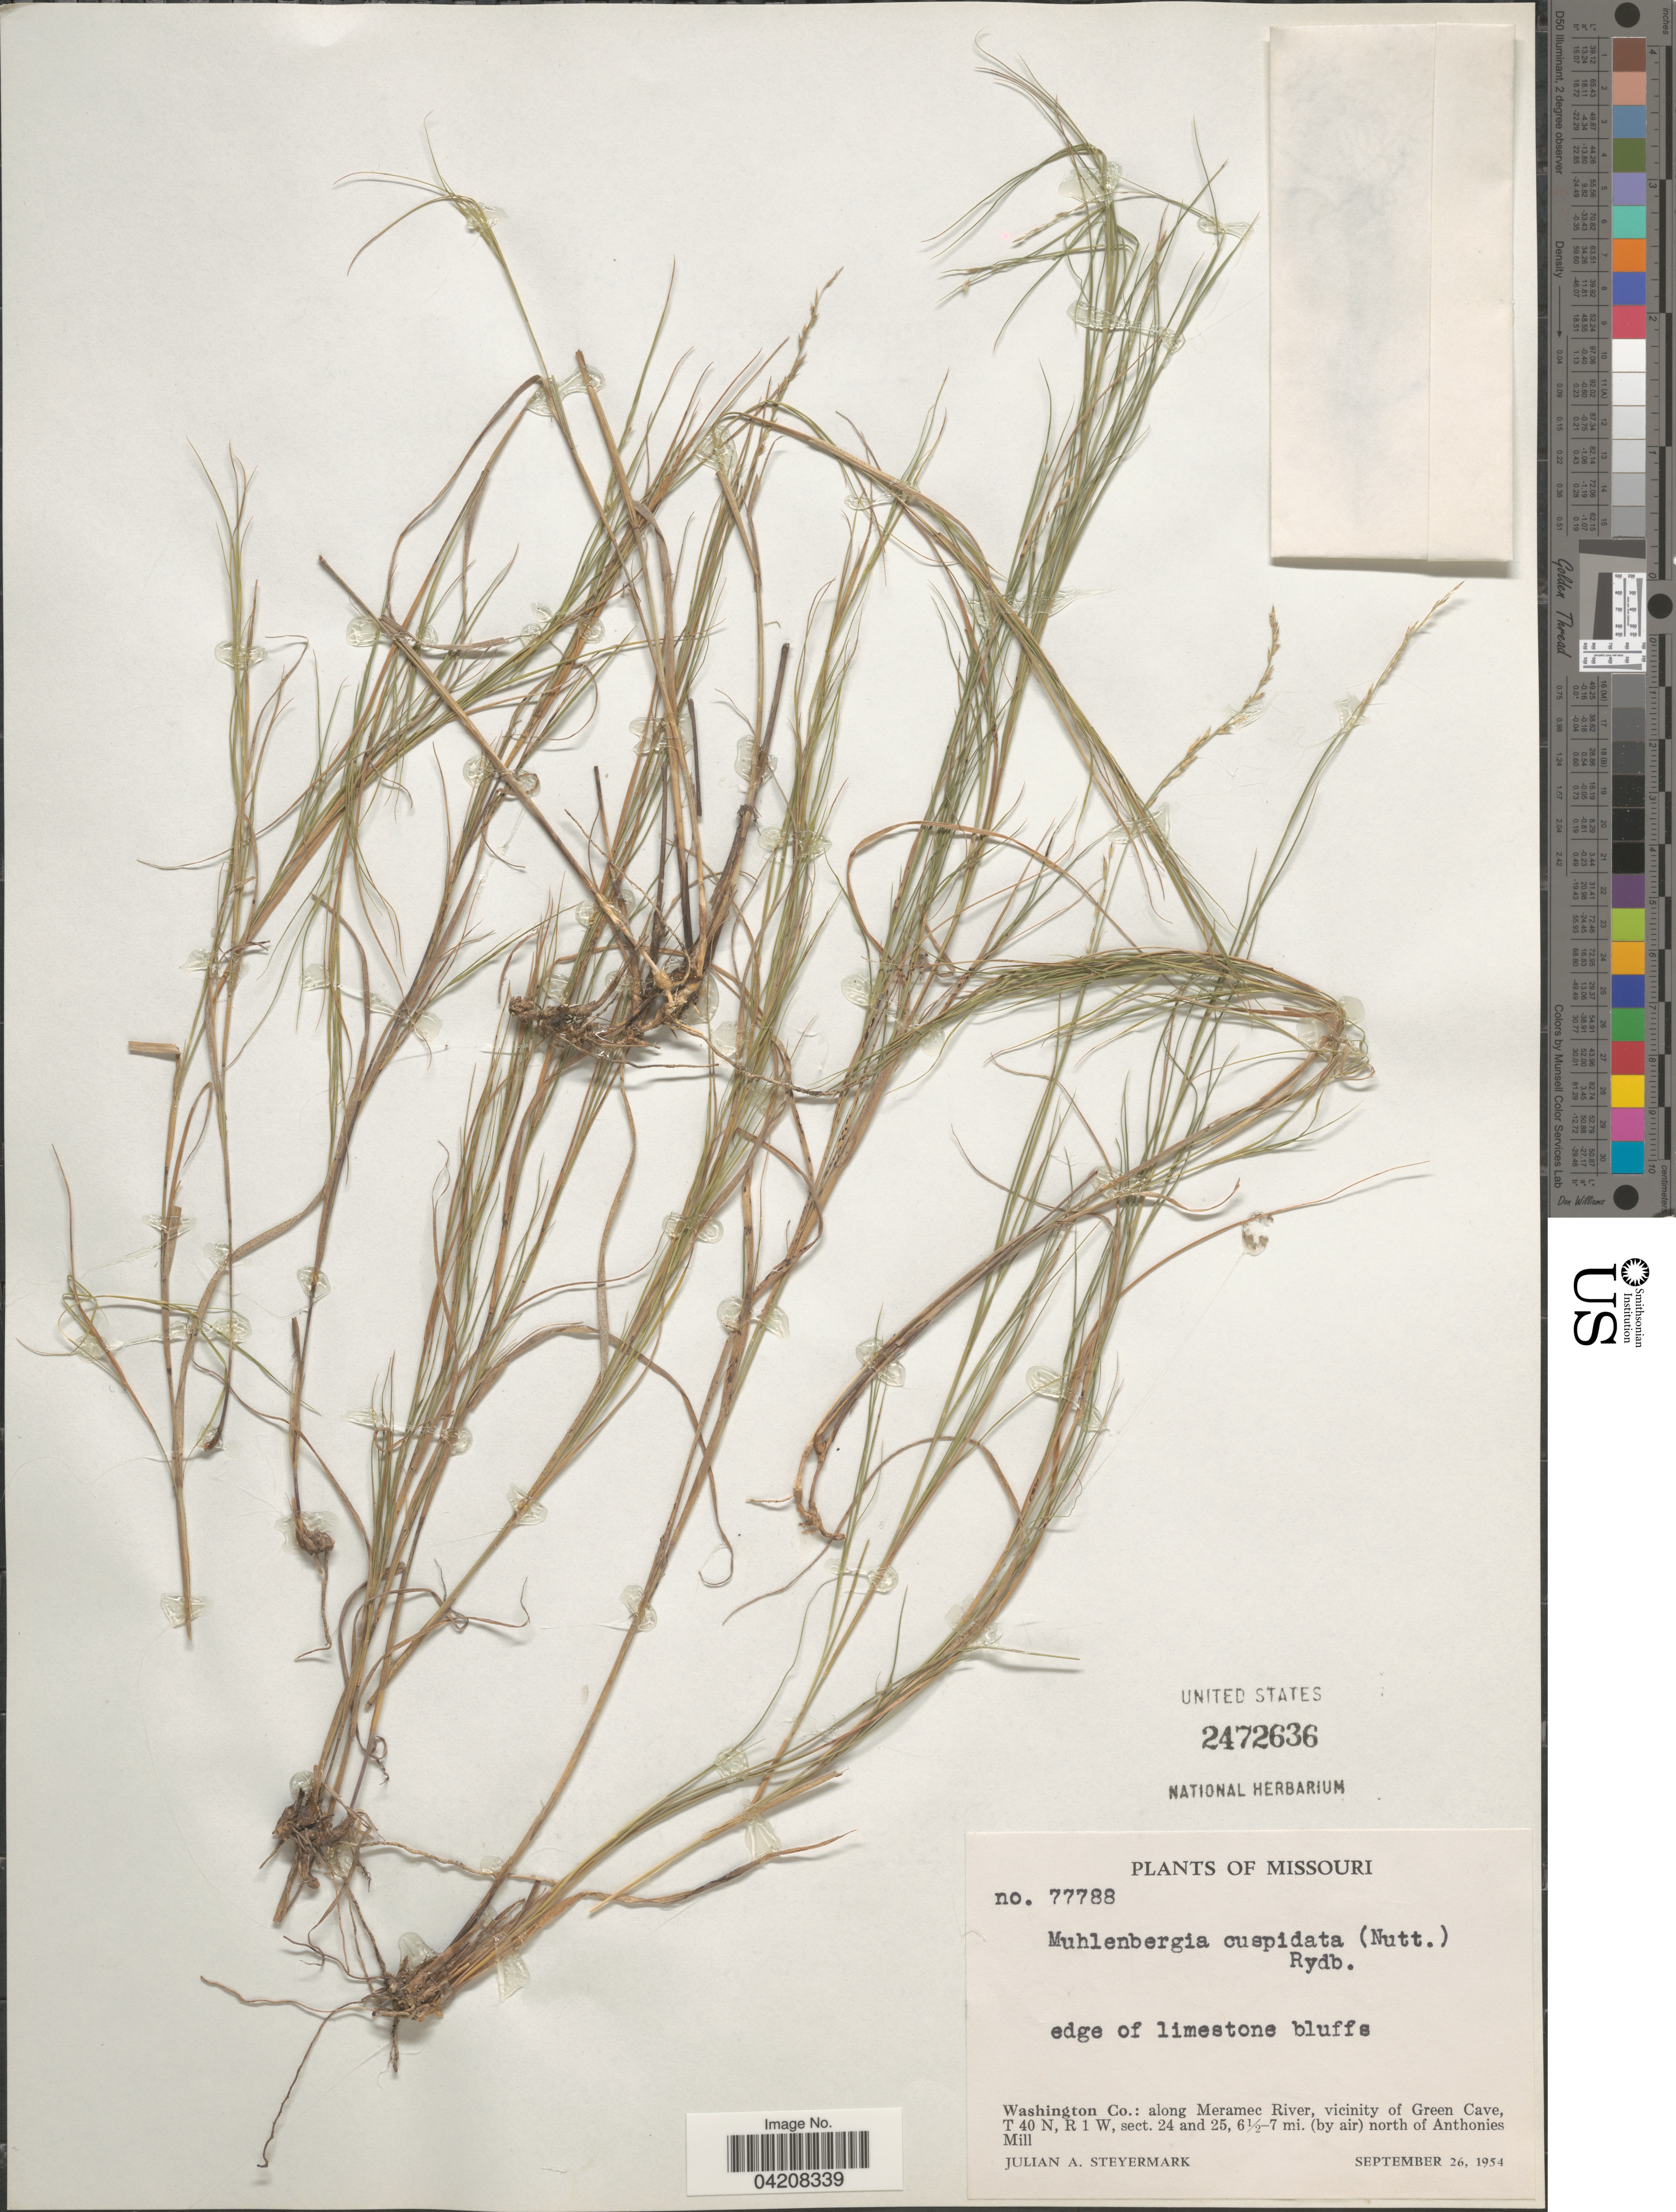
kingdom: Plantae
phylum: Tracheophyta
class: Liliopsida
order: Poales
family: Poaceae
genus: Muhlenbergia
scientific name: Muhlenbergia cuspidata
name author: (Torr. ex Hook.) Rydb.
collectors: J. Steyermark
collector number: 77788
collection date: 1954-09-26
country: United States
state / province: Missouri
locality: Washington Co.: along Meramec River, vicinity of Green Cave, T 40 N, R 1 W, sect. 24 and 25, 6½-7 mi. (by air) north of Anthonies Mill.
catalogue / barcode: US 2472636